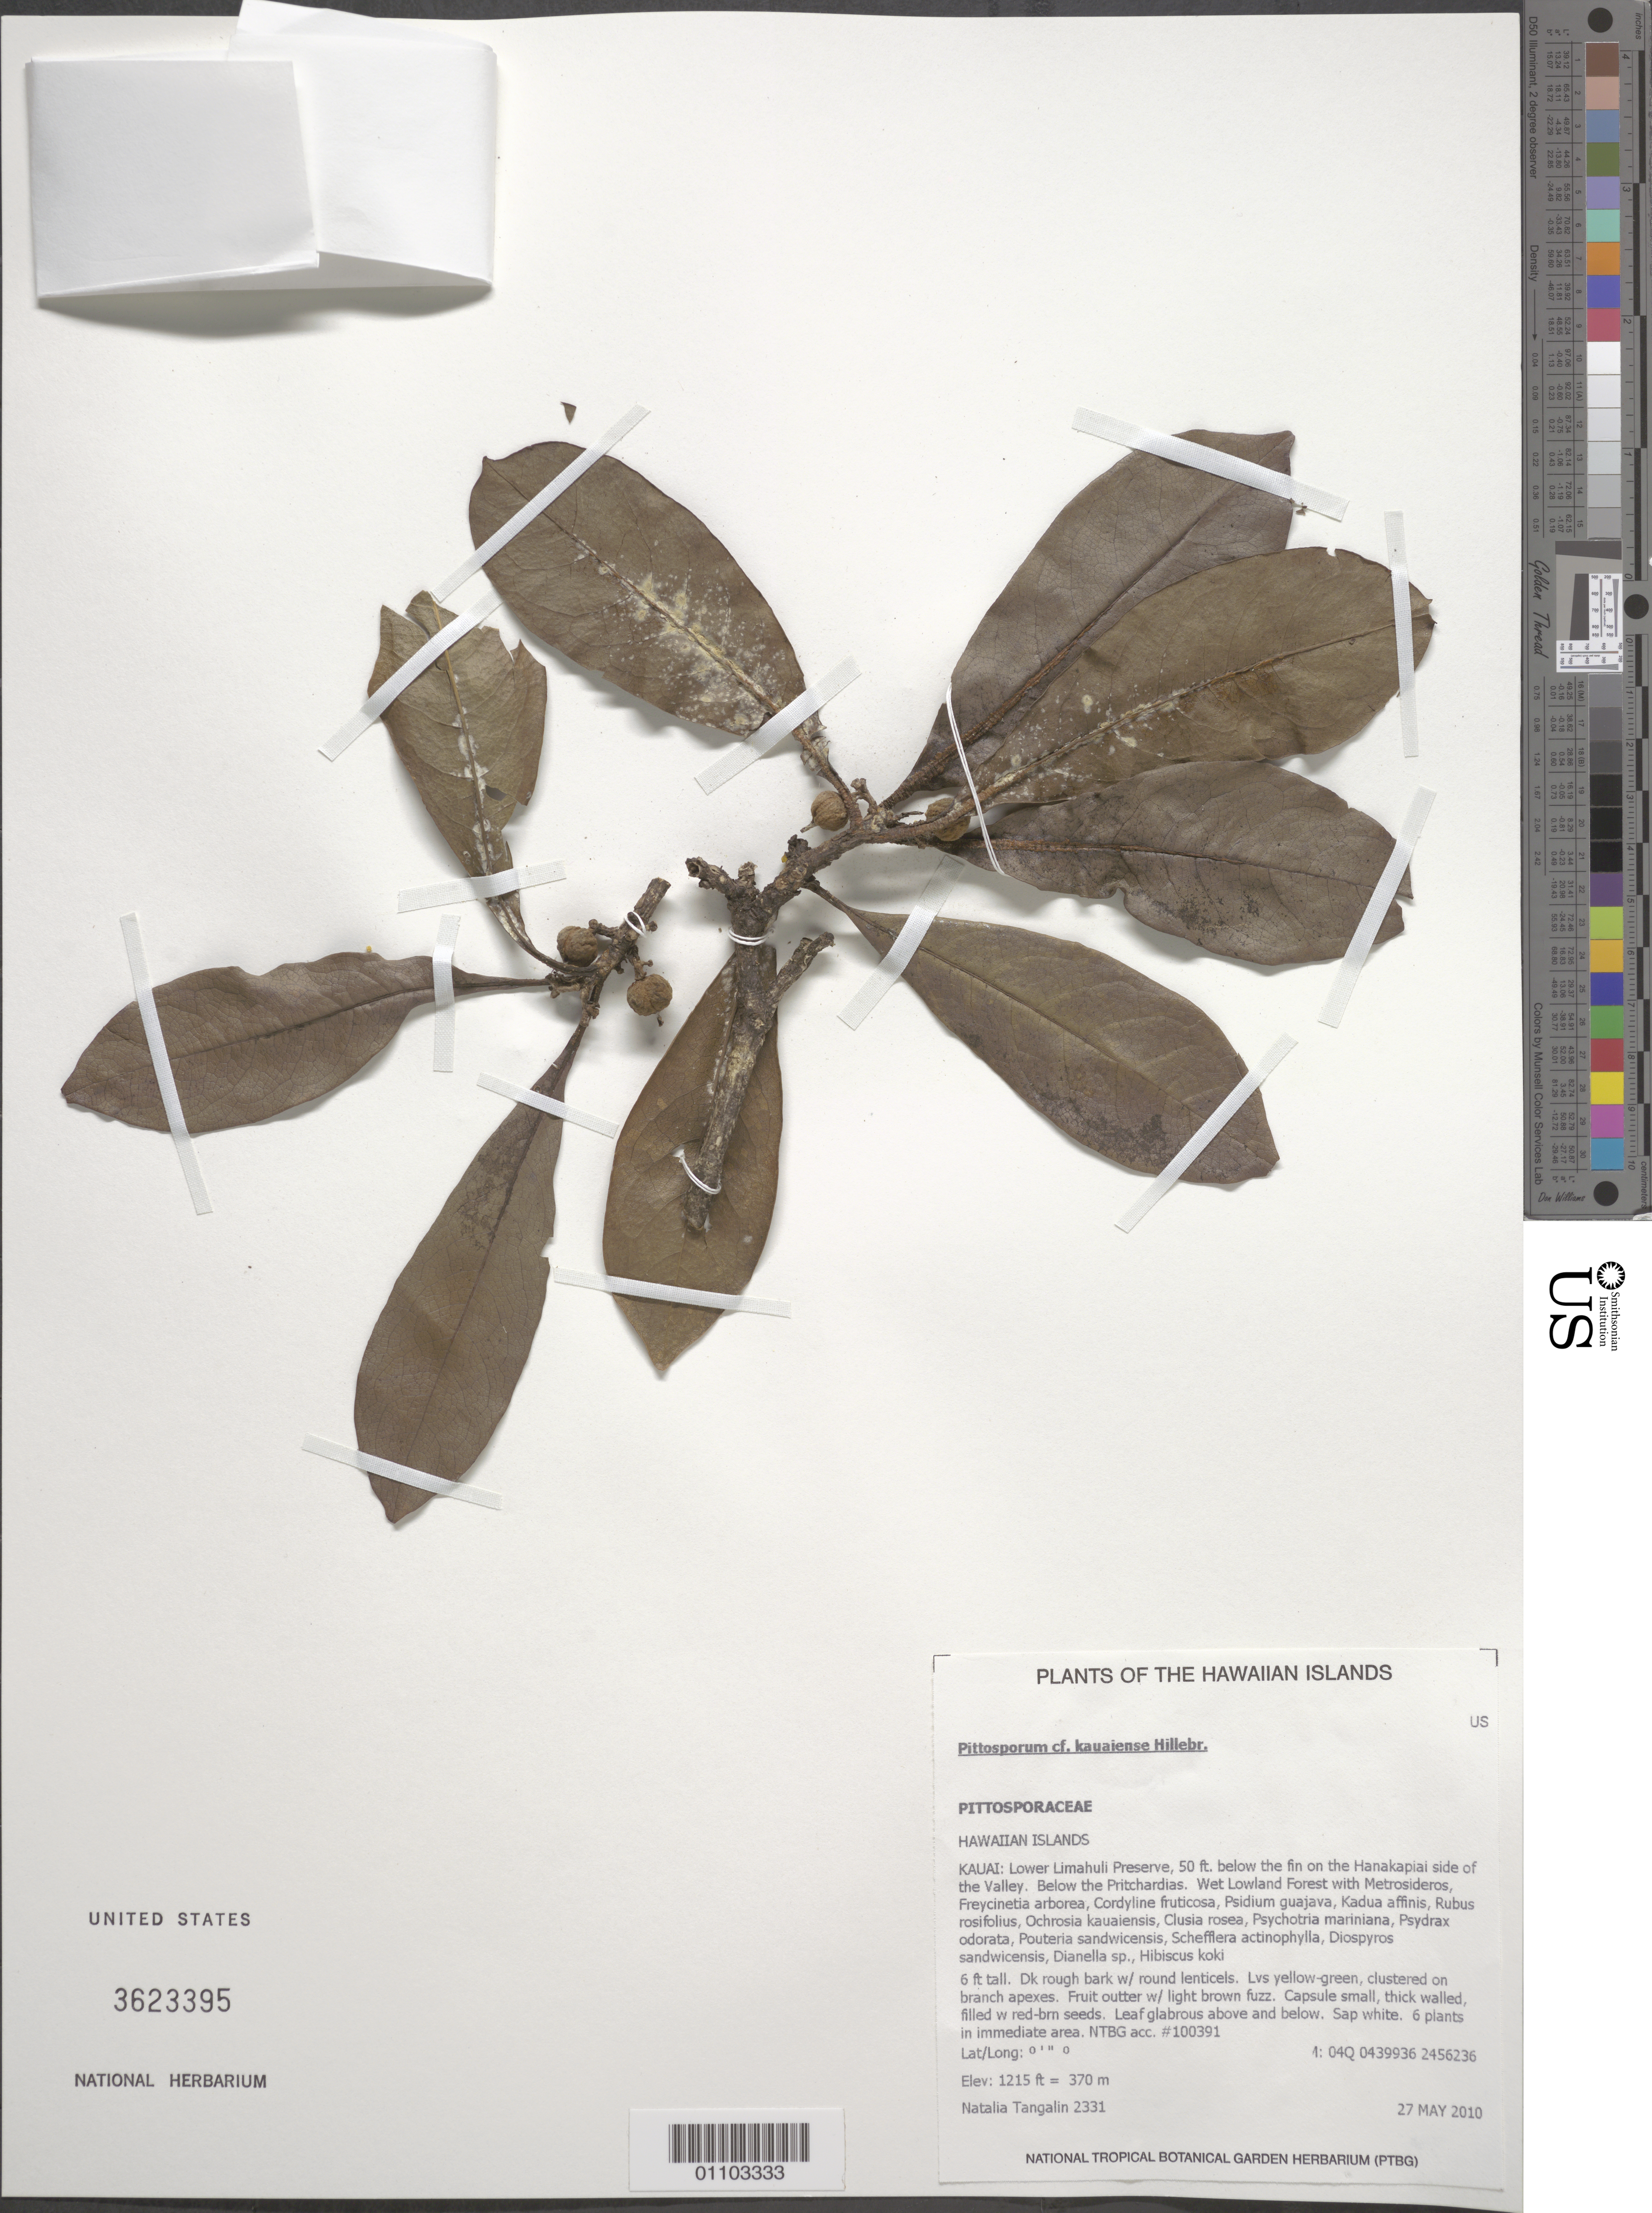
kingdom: Plantae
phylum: Tracheophyta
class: Magnoliopsida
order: Apiales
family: Pittosporaceae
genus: Pittosporum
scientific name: Pittosporum kauaiense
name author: Hillebr.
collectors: N. Tangalin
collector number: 2331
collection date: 2010-05-27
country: United States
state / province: Hawaii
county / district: Kaui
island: Kaua'i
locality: Lower Limahuli Preserve, 50 ft. below the fin on the Hanakapiai side of the valley.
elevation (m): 370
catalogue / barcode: US 3623395